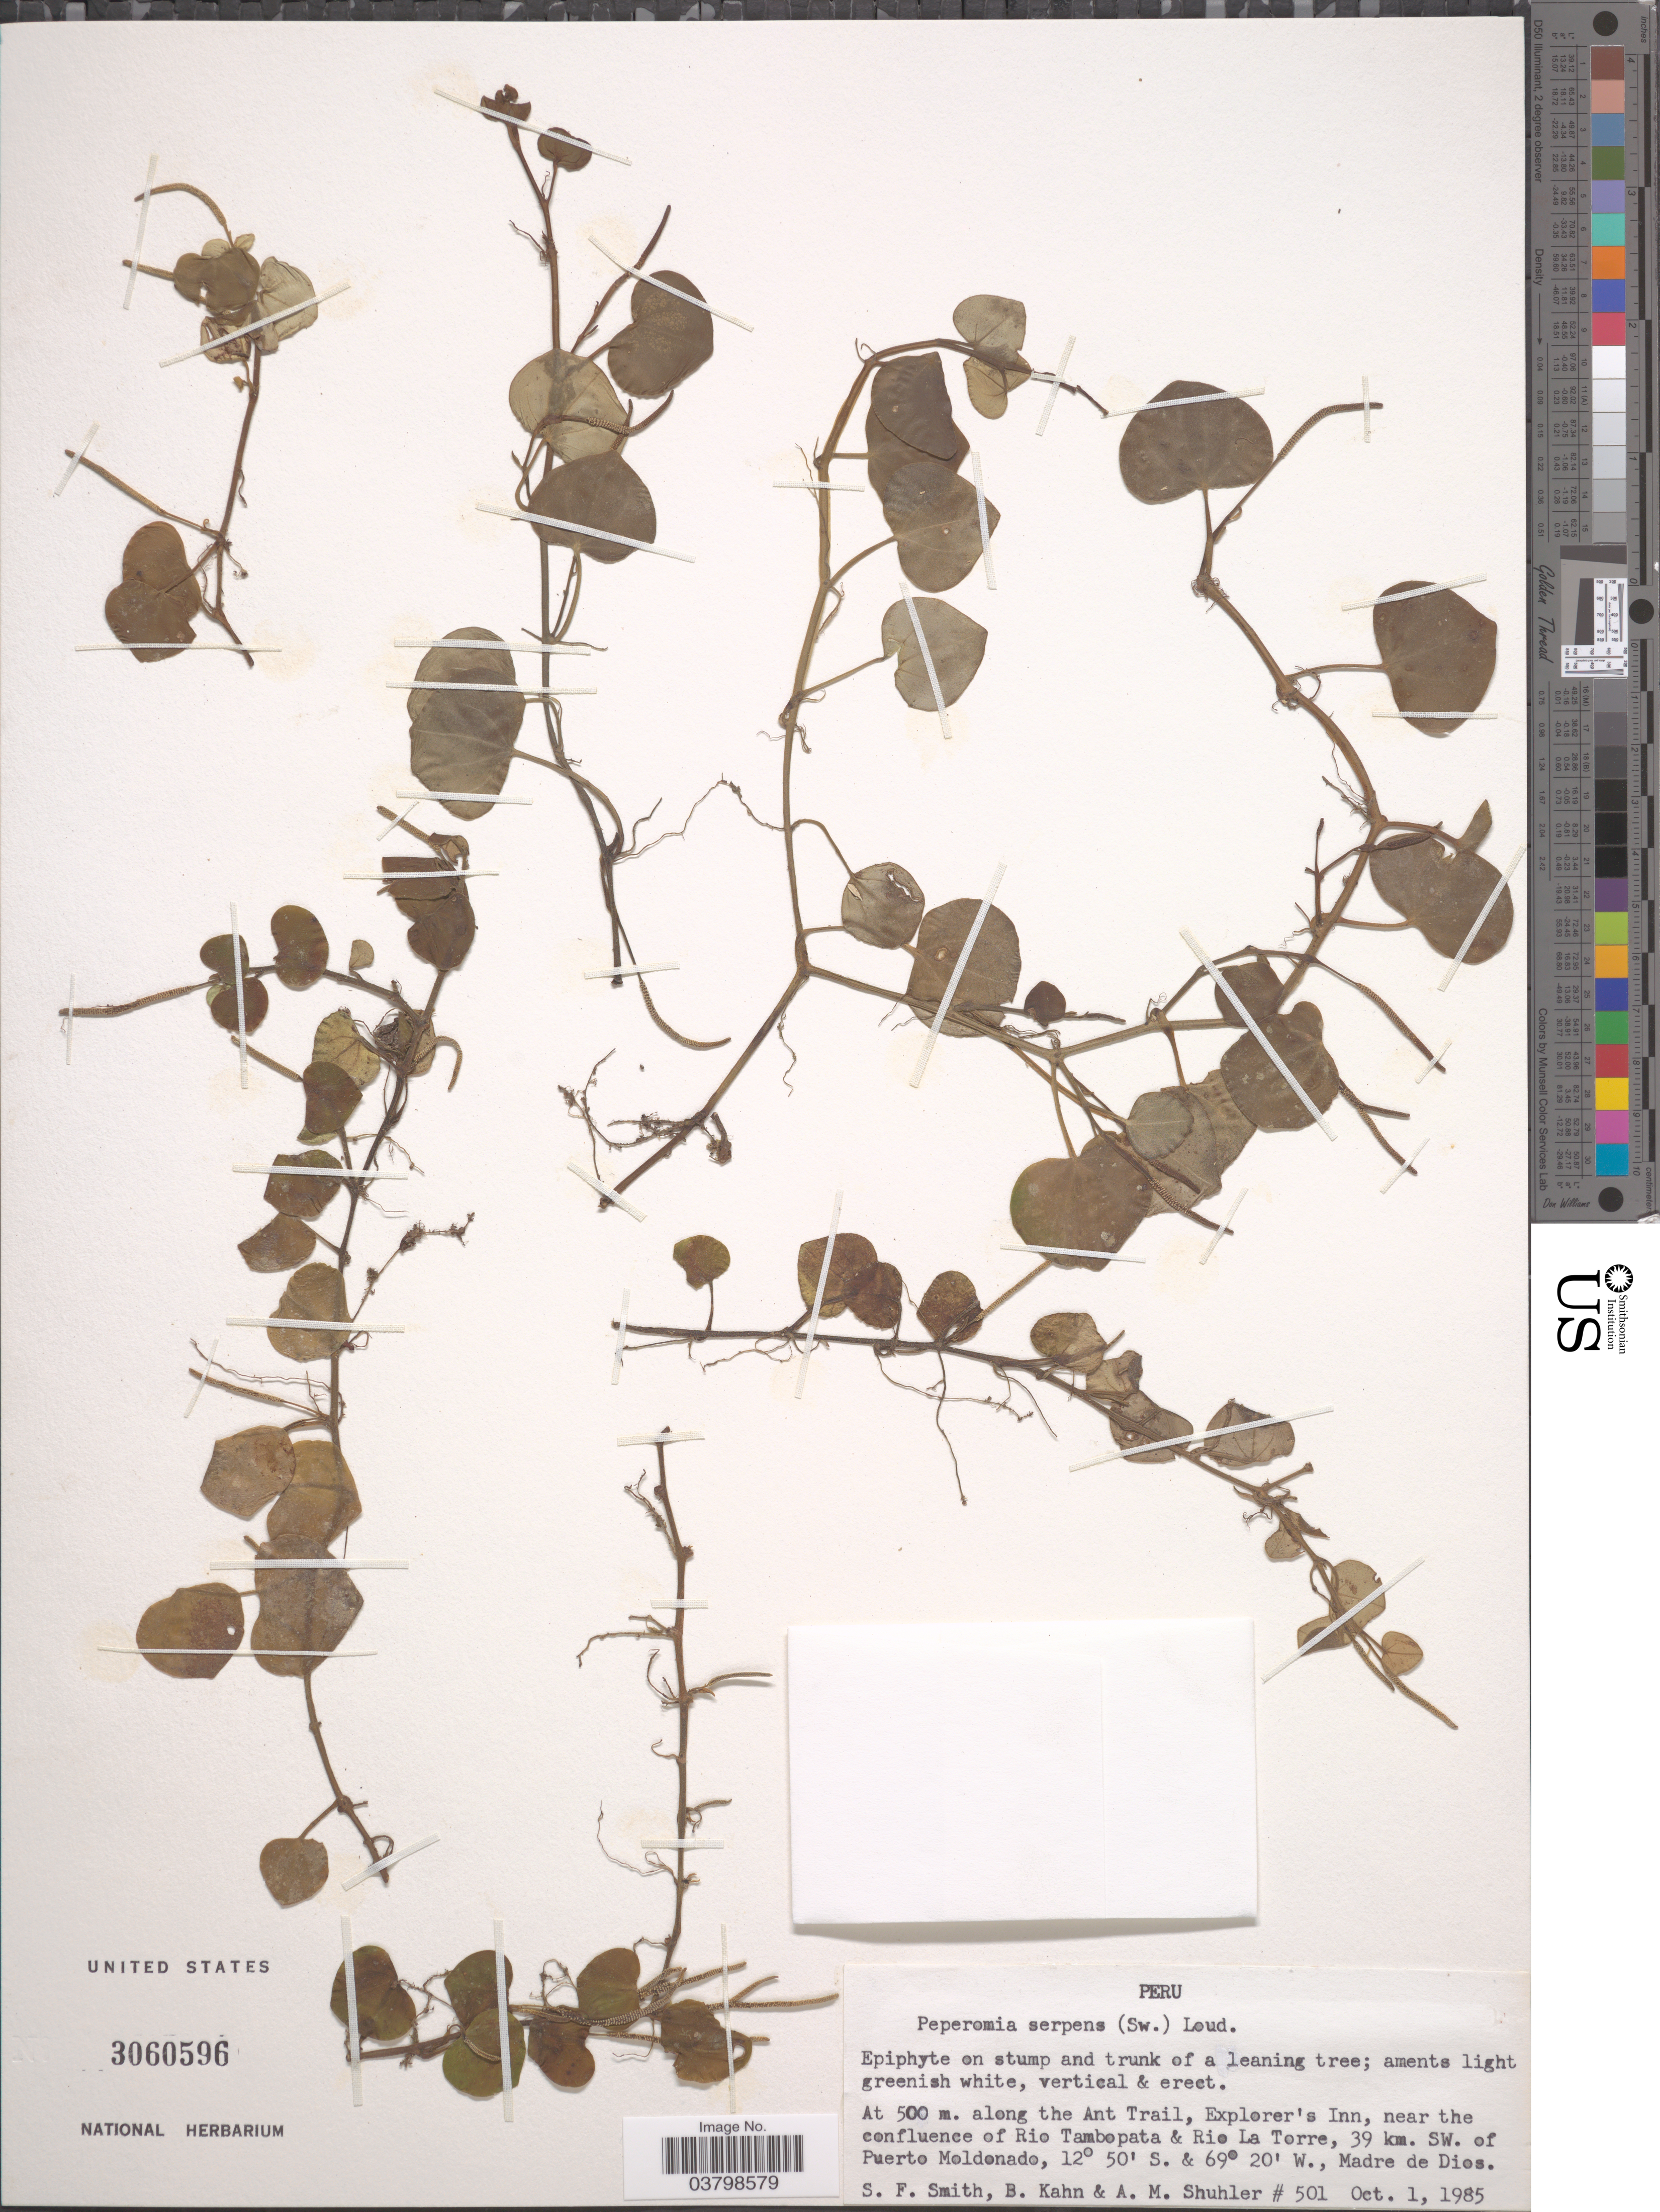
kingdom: Plantae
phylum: Tracheophyta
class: Magnoliopsida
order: Piperales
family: Piperaceae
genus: Peperomia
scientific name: Peperomia serpens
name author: (Sw.) Loudon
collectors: S.F. Smith, B. Kahn & A. Shuhler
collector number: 501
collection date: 1985-10-01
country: Peru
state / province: Madre de Dios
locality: Along the Ant Trail, Explorer's Inn, near the confluence of Rio Tambopata & Rio La Torre, 39 km. SW. of Puerto Moldonado.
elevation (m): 500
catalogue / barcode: US 3060596